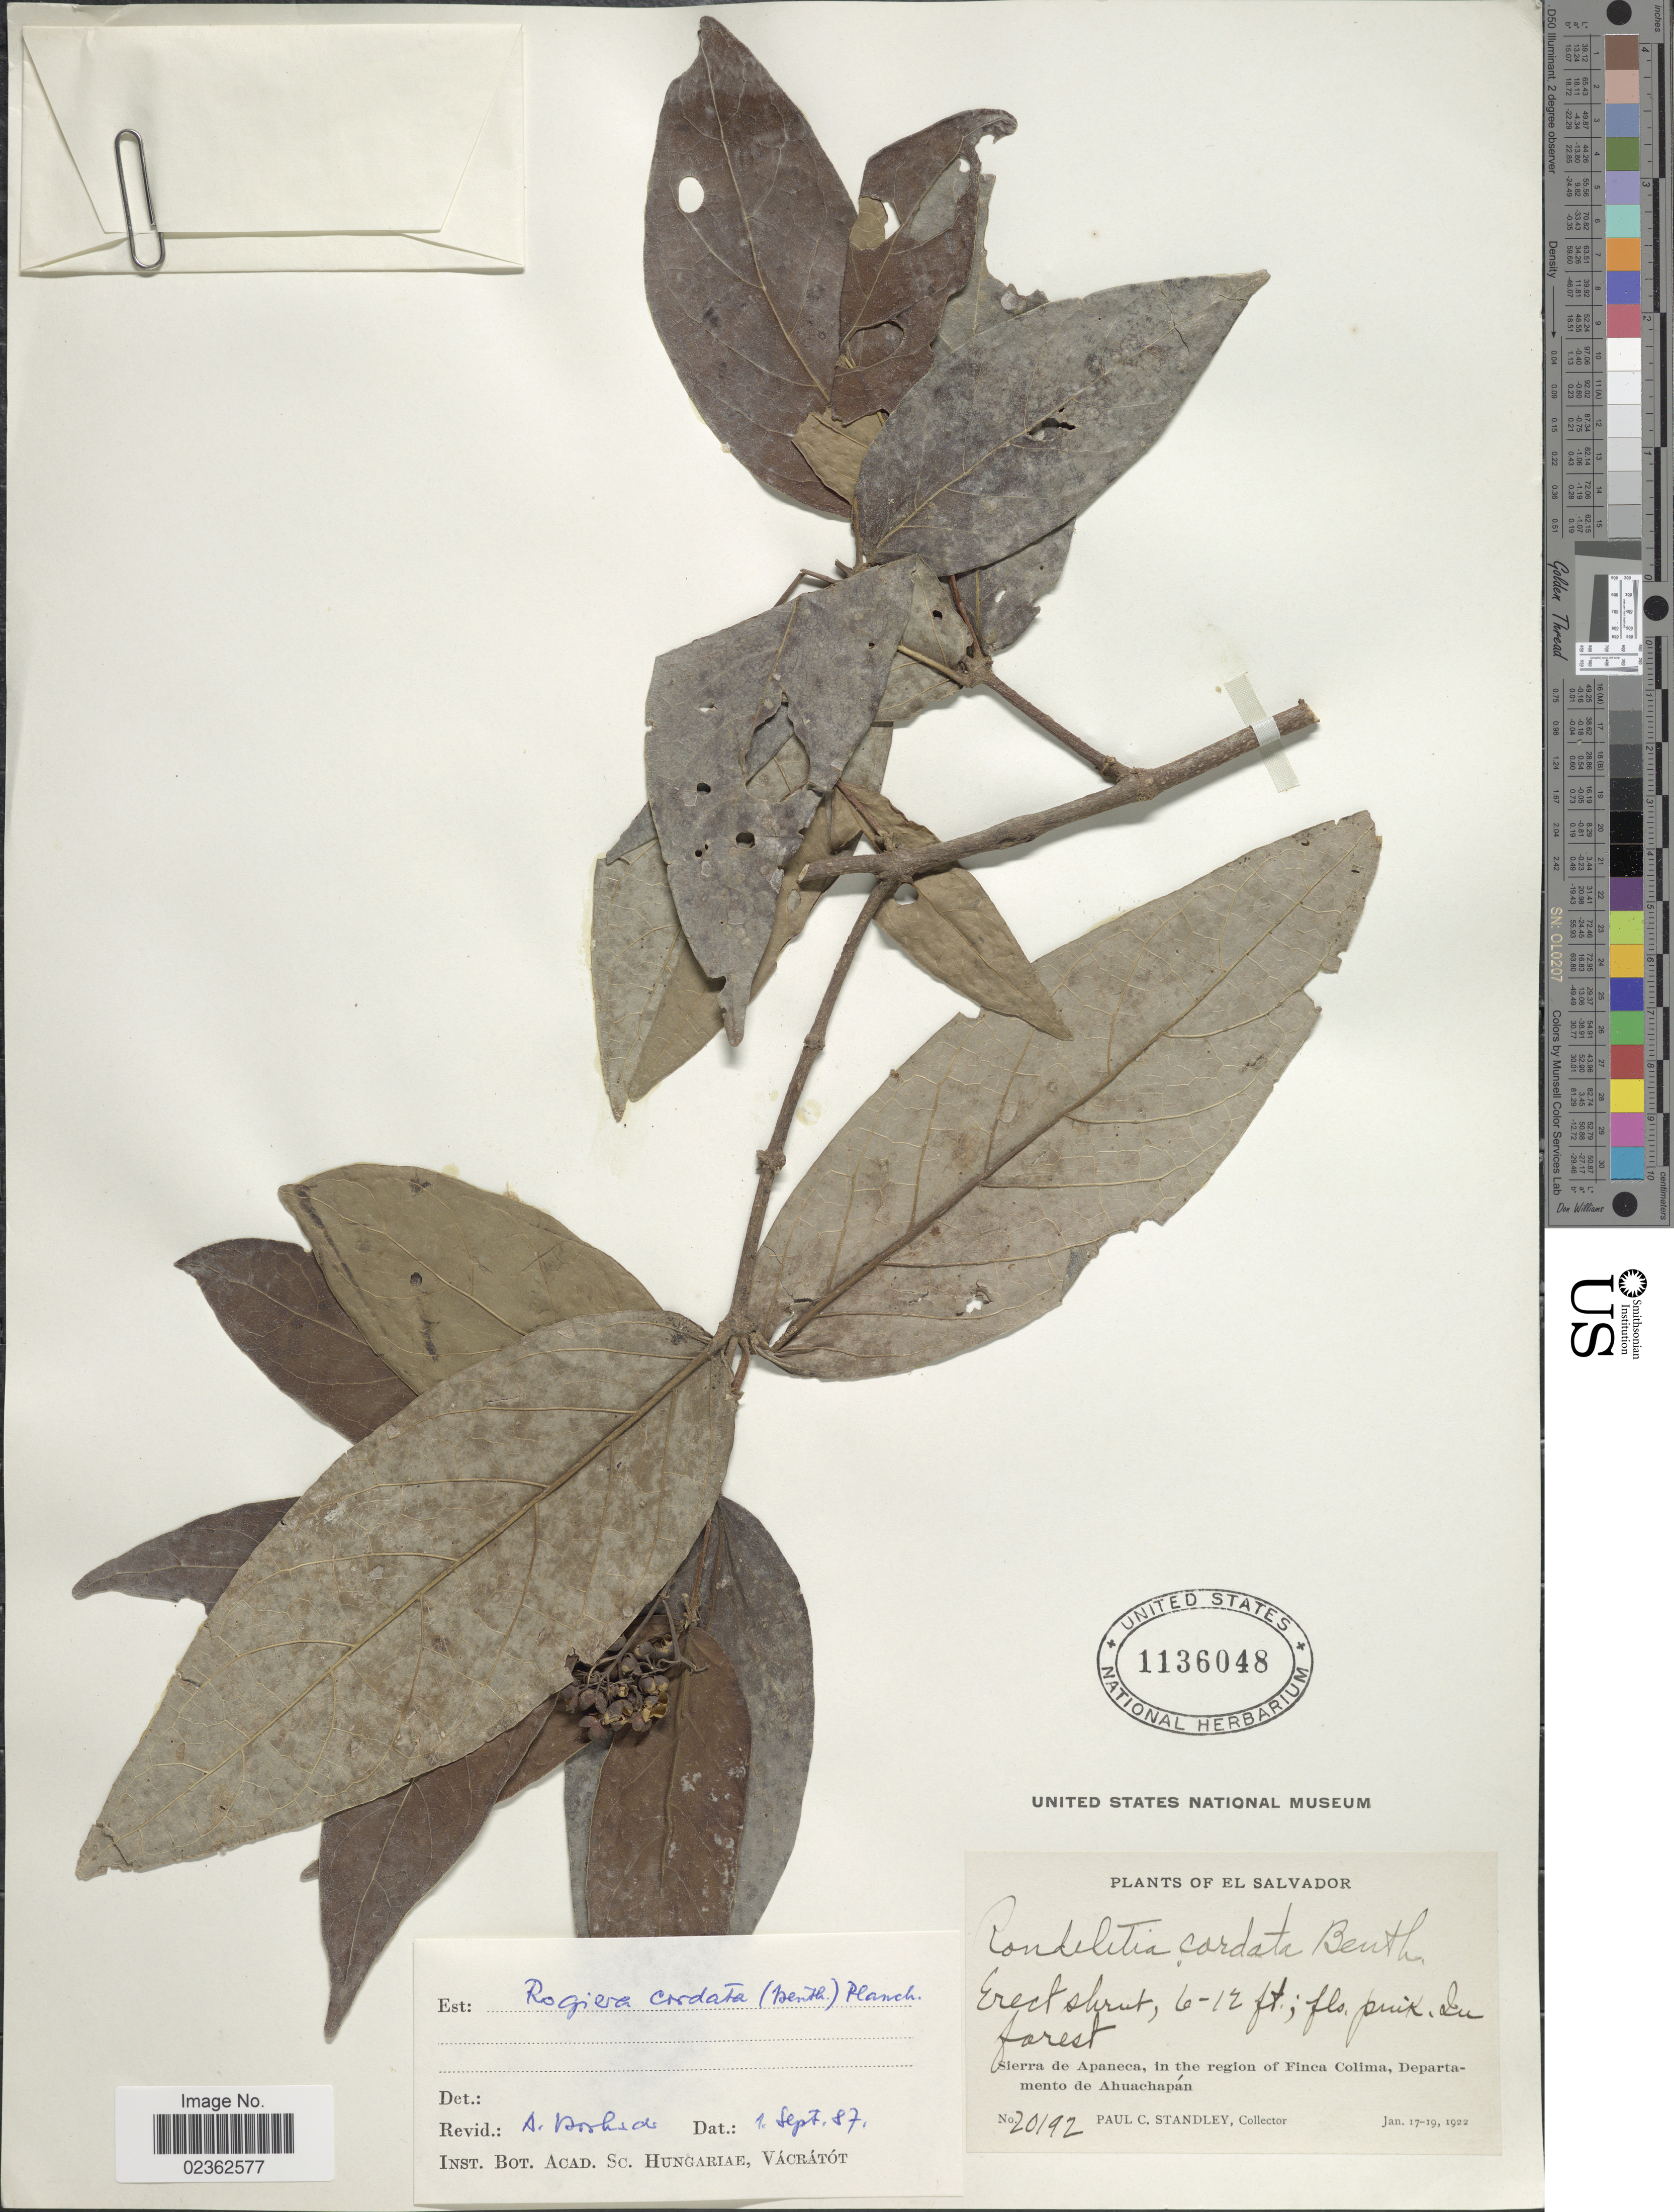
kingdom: Plantae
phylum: Tracheophyta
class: Magnoliopsida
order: Gentianales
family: Rubiaceae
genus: Rogiera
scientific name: Rogiera cordata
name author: (Benth.) Planch.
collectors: P. C. Standley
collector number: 20192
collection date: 1922-01-17/1922-01-19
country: El Salvador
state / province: Ahuachapan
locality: Sierra de Apaneca, in the region of Finca Colima.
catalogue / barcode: US 1136048